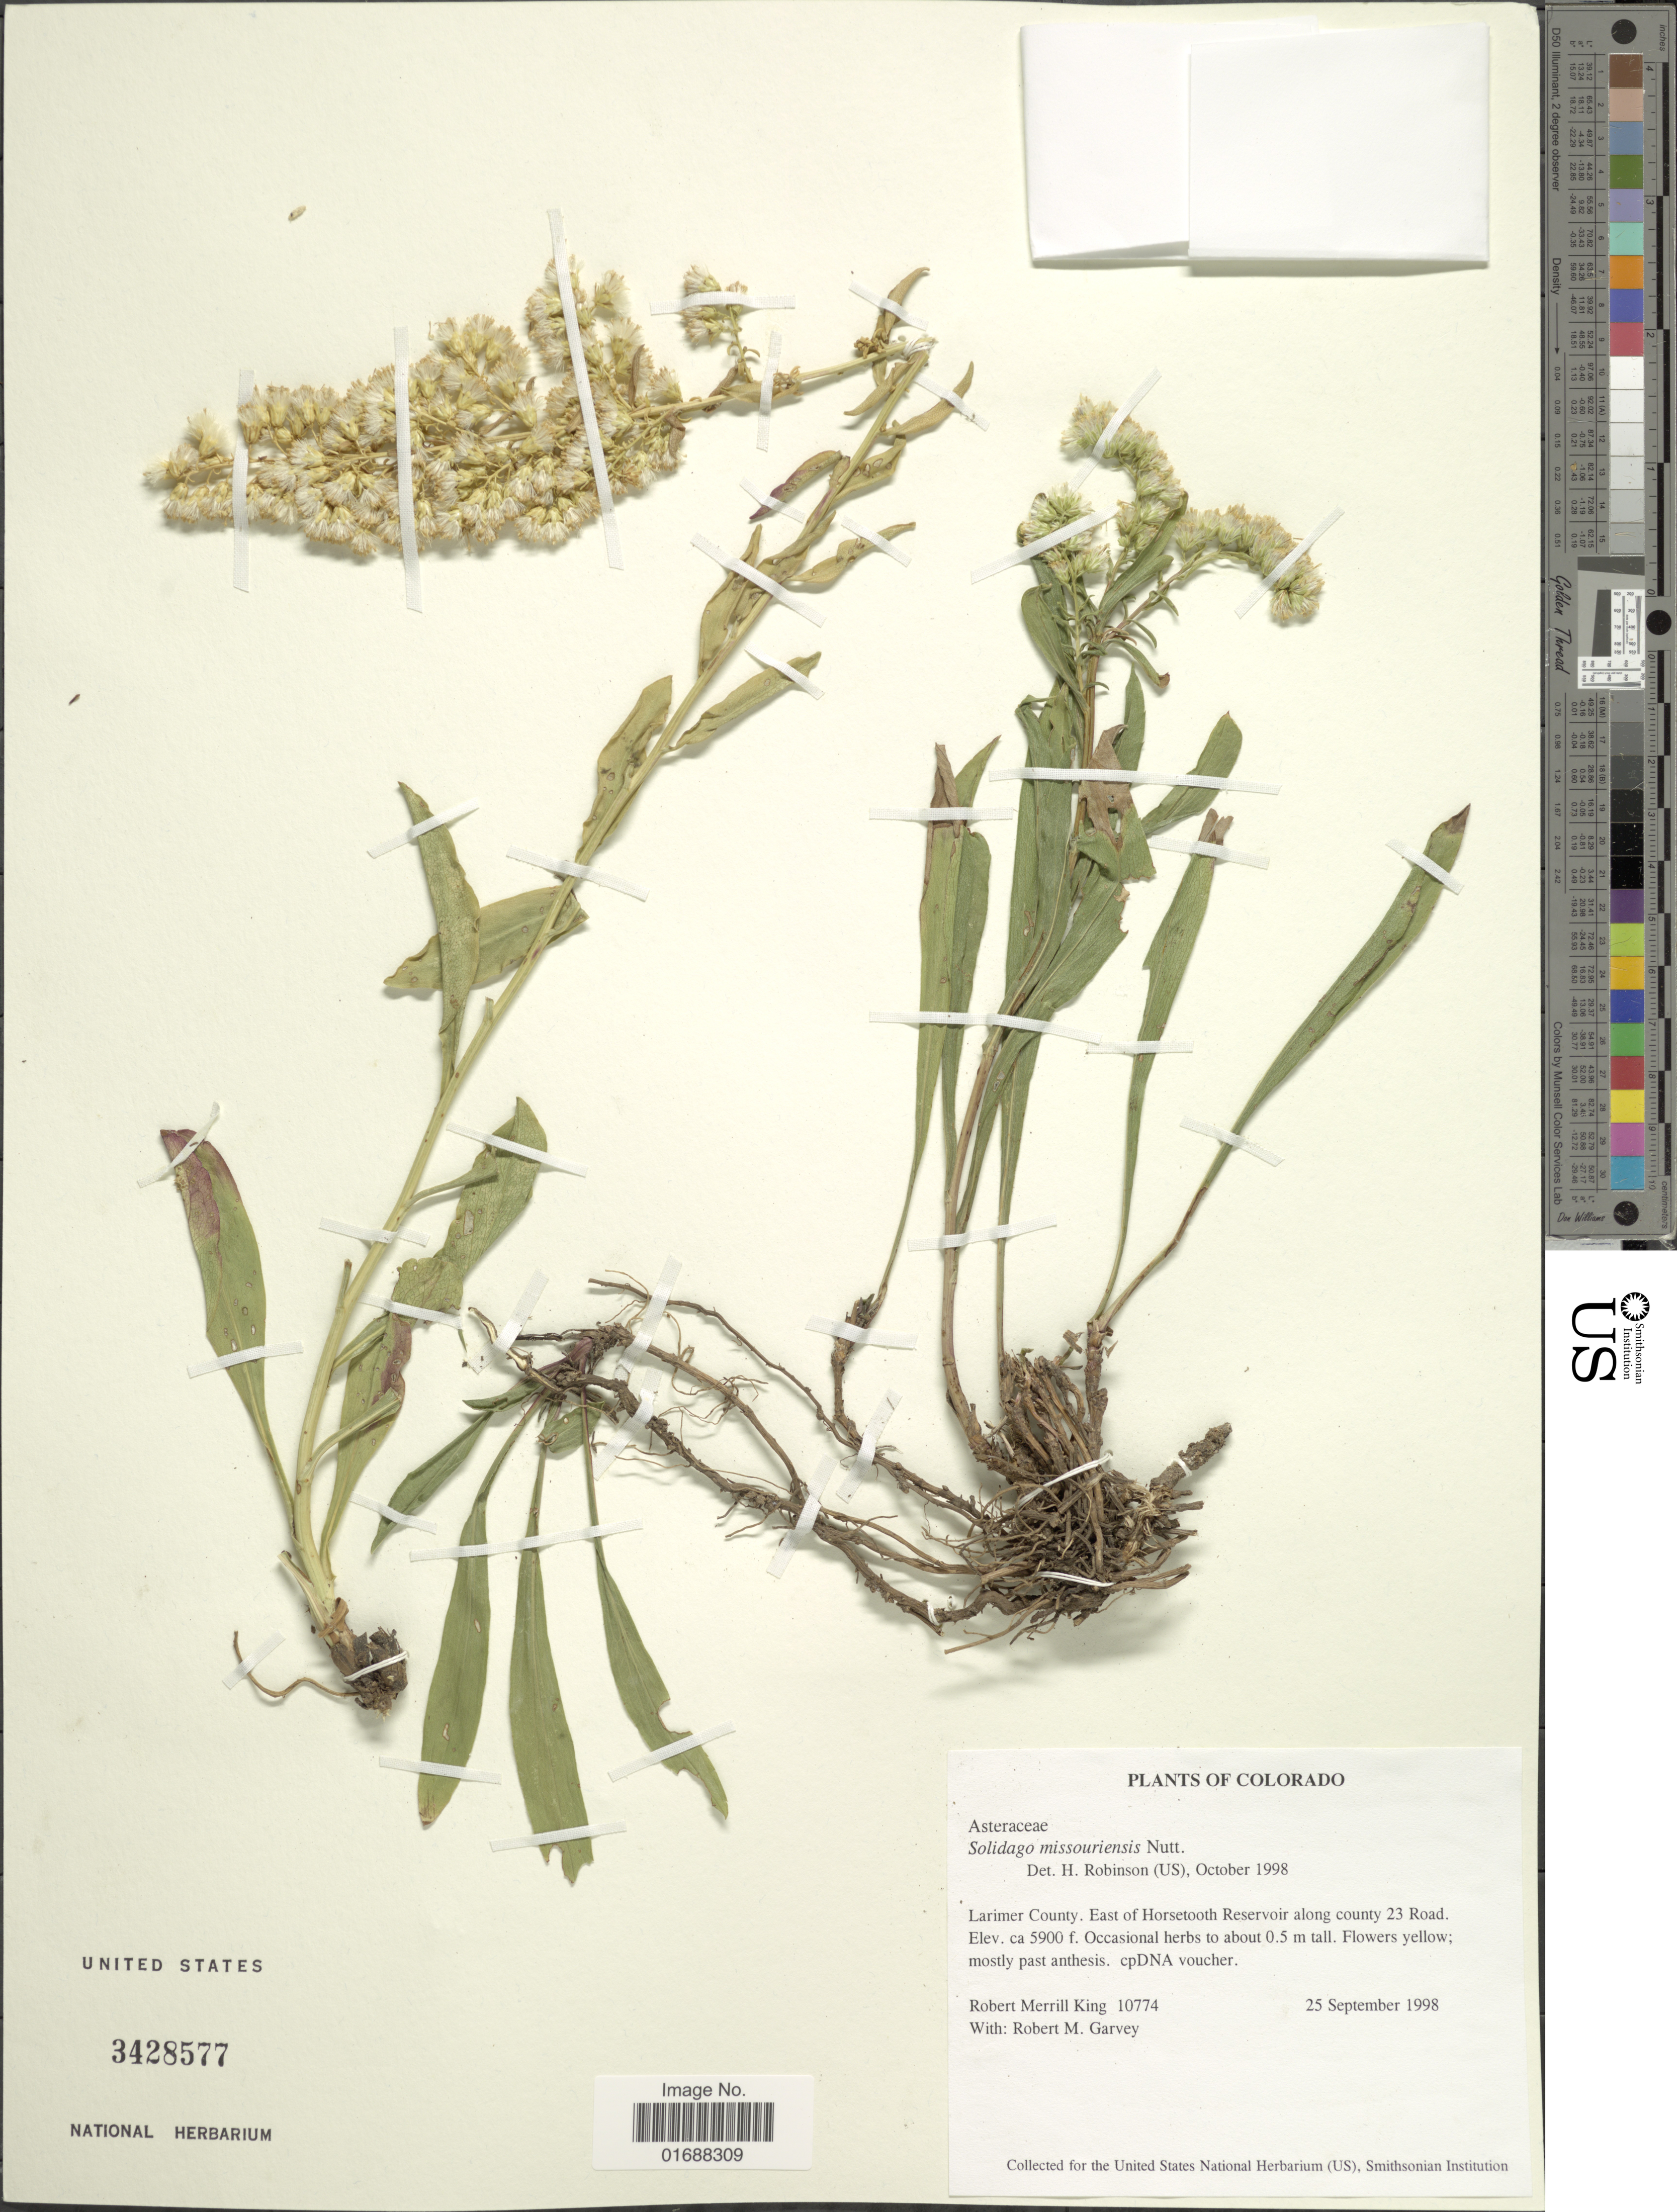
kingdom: Plantae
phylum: Tracheophyta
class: Magnoliopsida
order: Asterales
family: Asteraceae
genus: Solidago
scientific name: Solidago missouriensis var. missouriensis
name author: Nutt.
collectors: R. M. King & R. Garvey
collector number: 10774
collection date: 1998-09-25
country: United States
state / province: Colorado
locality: Larimer County, East of Horsetooth Reservoir along county 23 Road.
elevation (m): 1798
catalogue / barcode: US 3428577